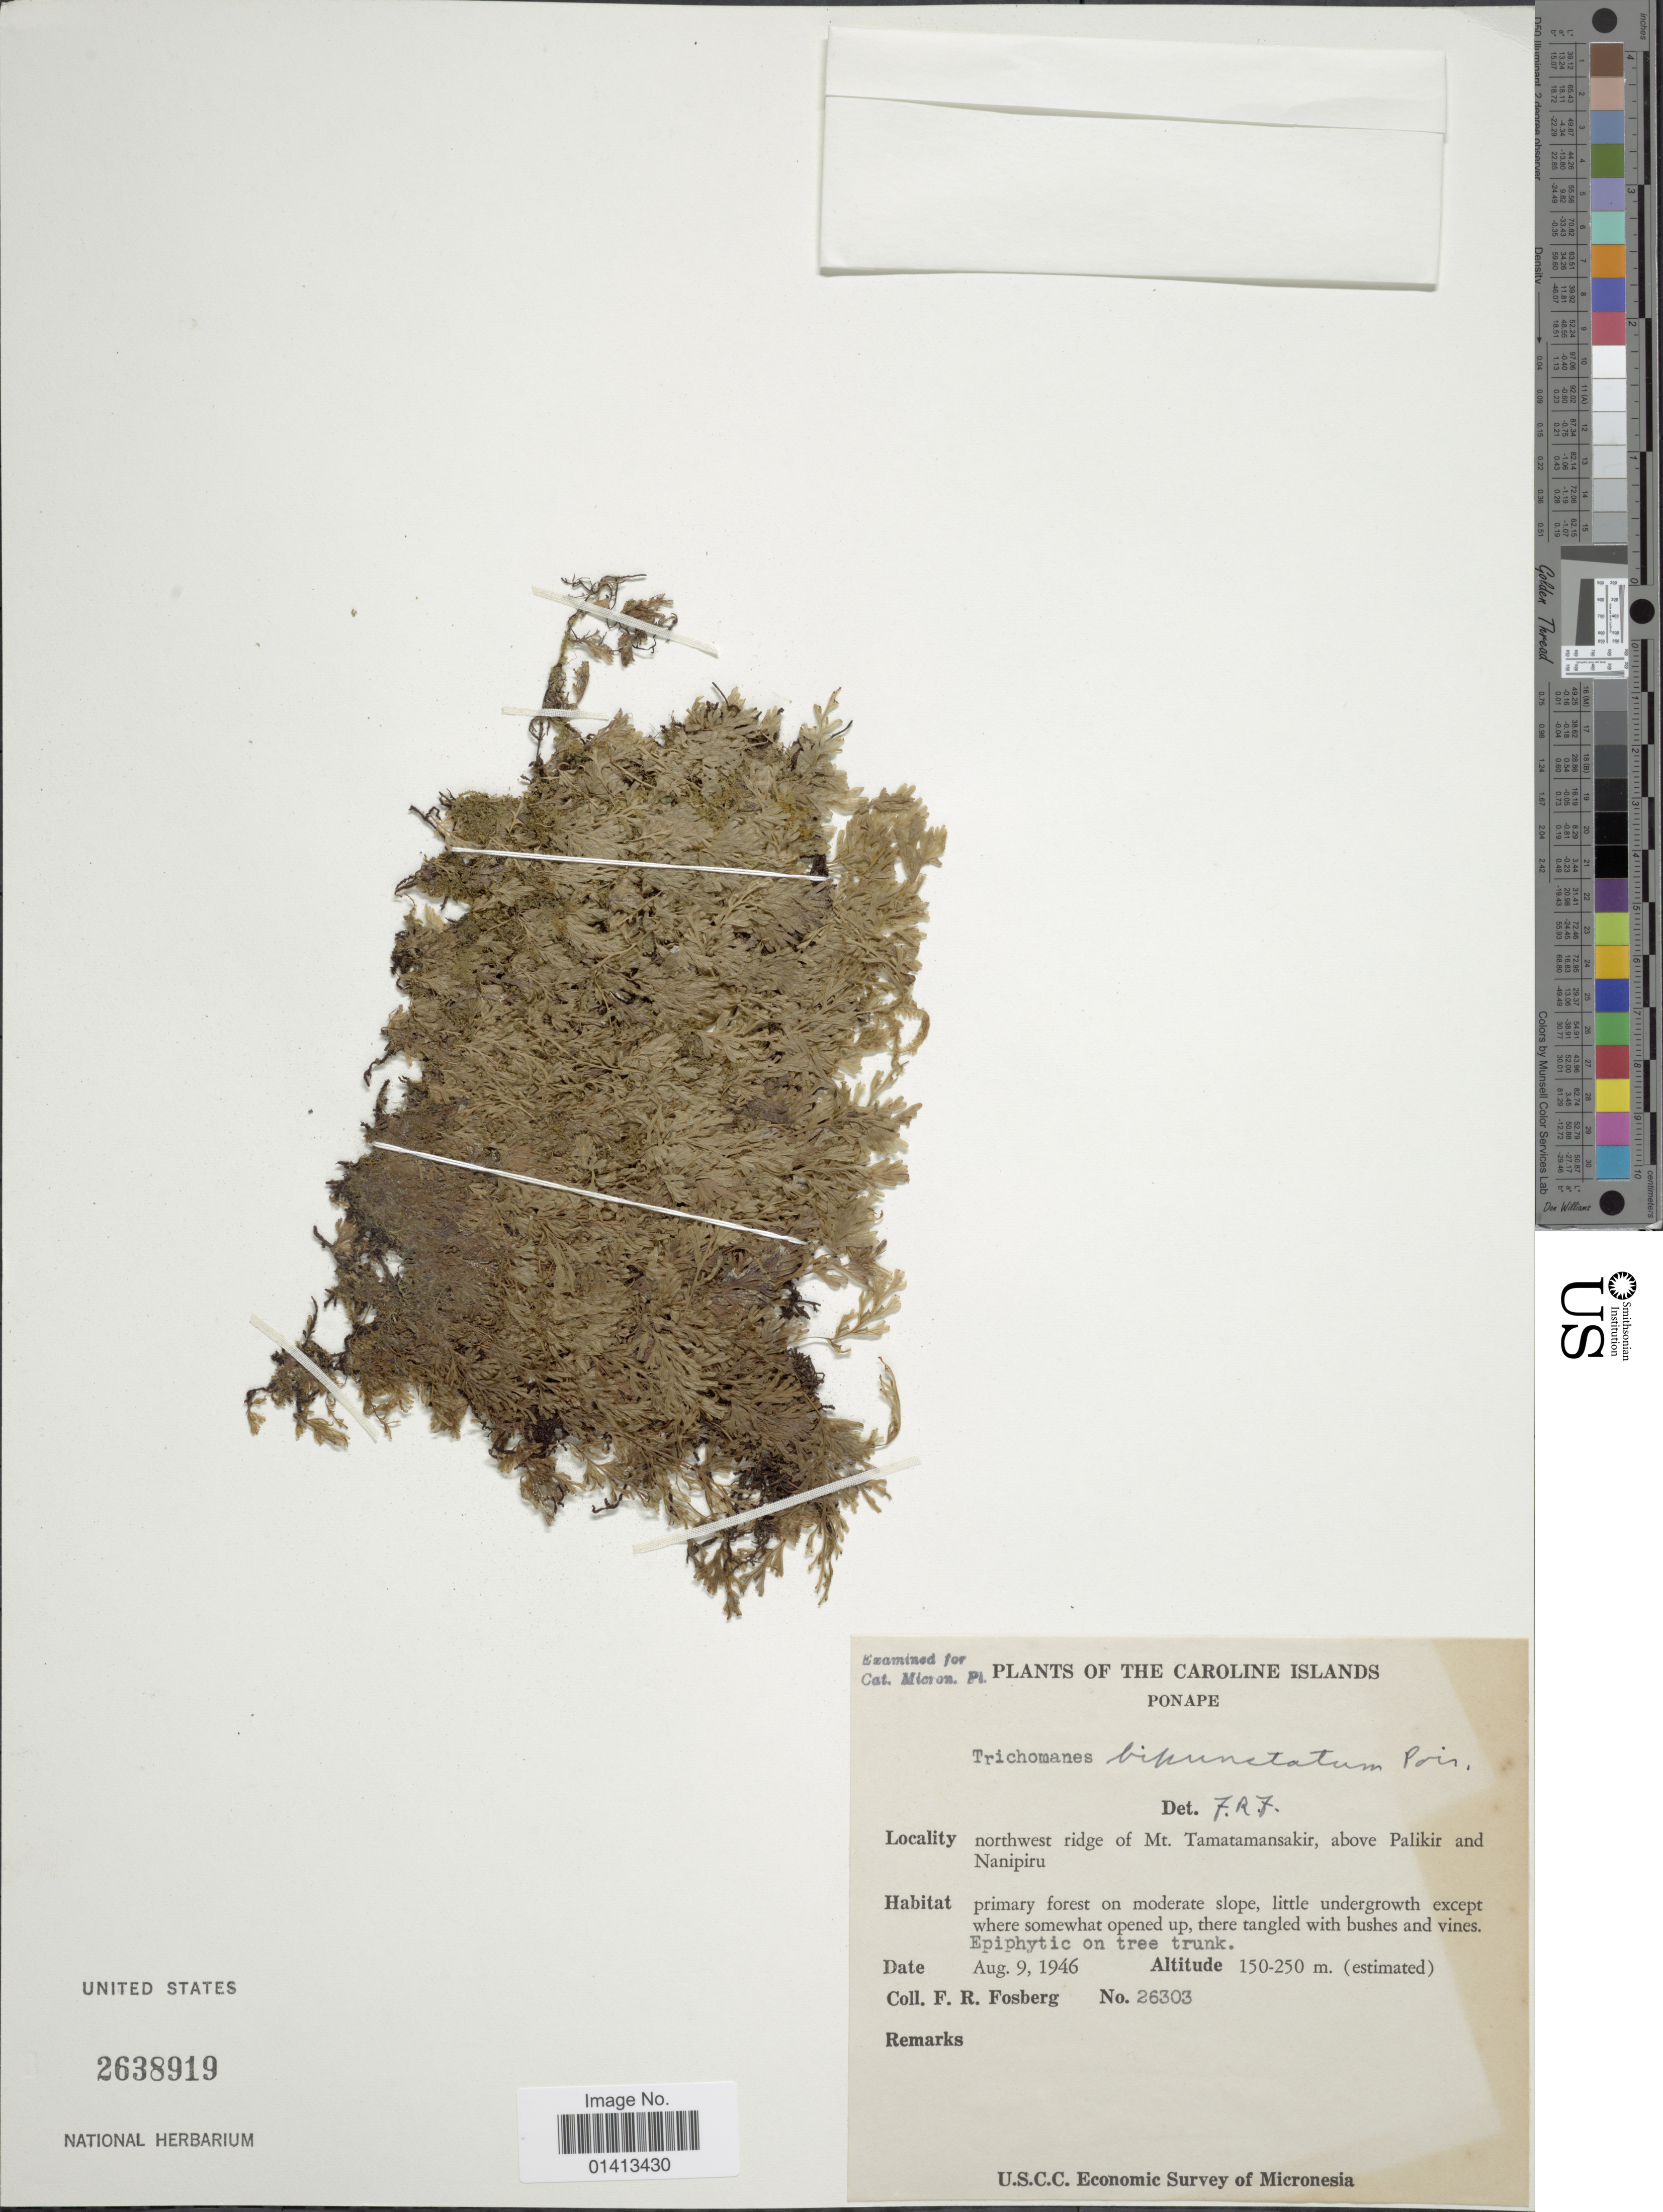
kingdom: Plantae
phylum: Tracheophyta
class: Polypodiopsida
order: Hymenophyllales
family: Hymenophyllaceae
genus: Crepidomanes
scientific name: Crepidomanes bipunctatum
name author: (Poir.) Copel.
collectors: F. R. Fosberg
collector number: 26303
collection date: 1946-08-09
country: Micronesia, Federated States of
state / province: Pohnpei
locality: The Caroline Islands, Ponape, northwest ridge of Mt Tamatamansakir, above Palikir and Nanipiru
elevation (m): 150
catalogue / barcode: US 2638919